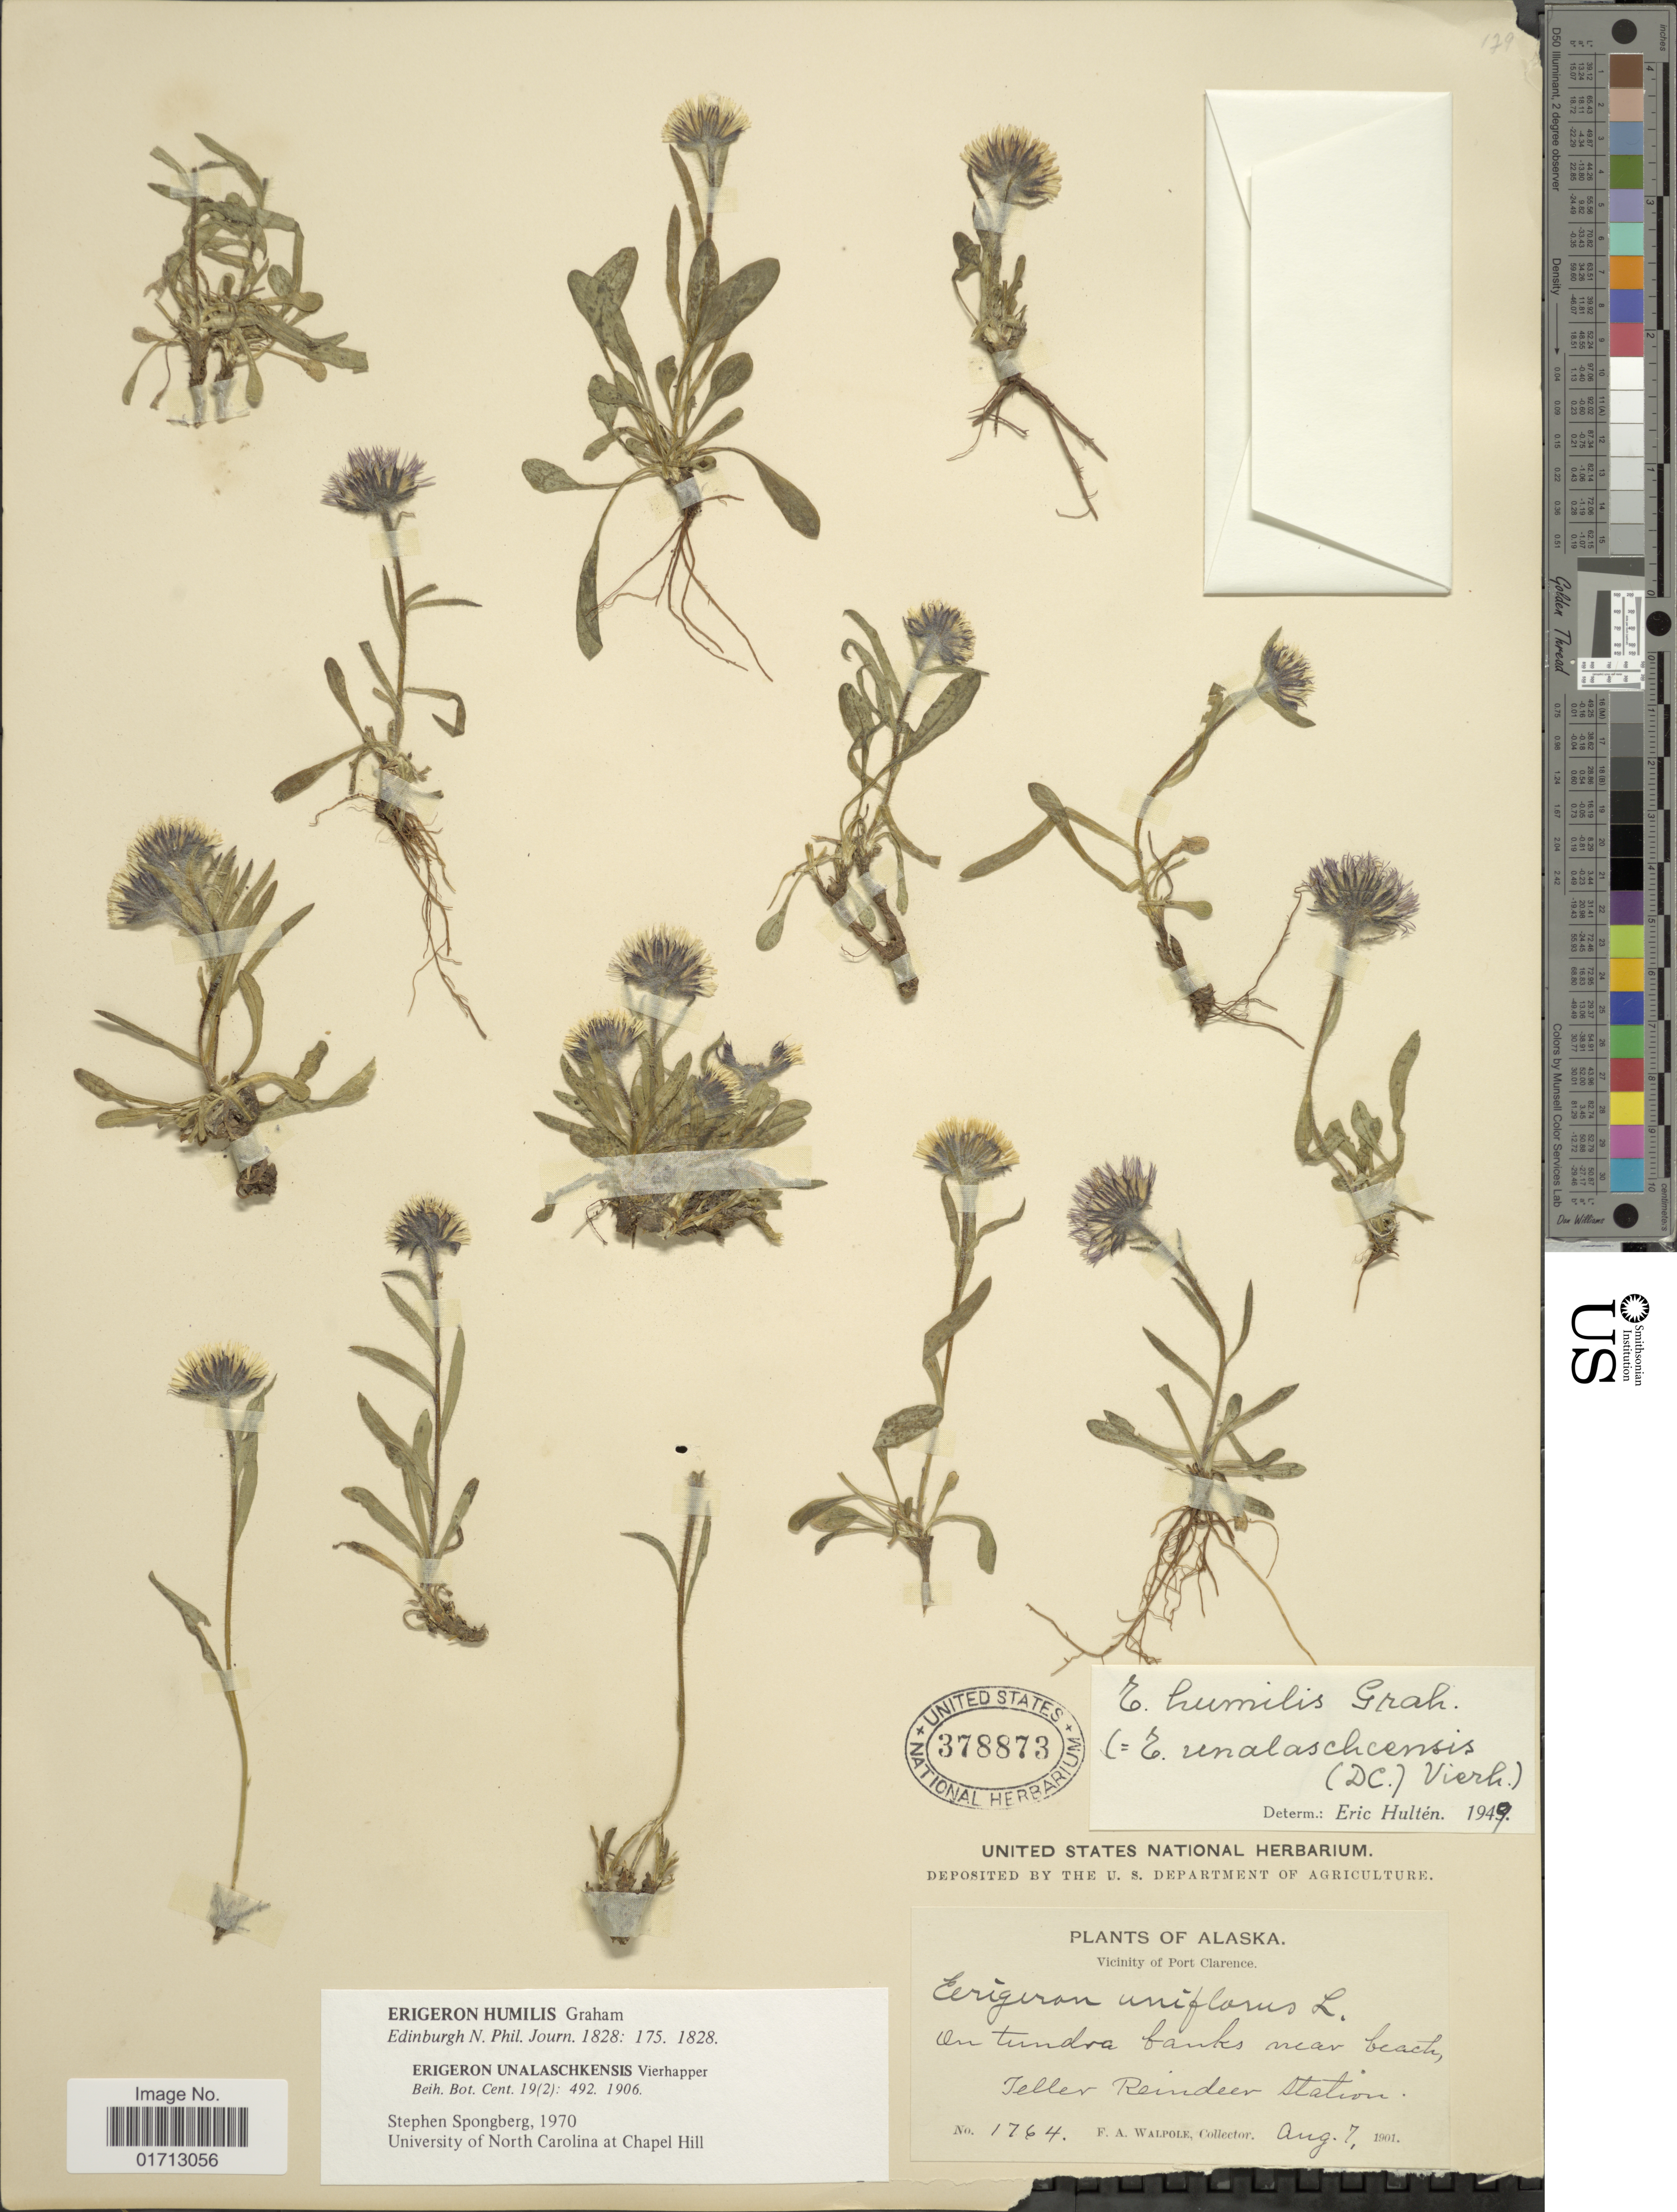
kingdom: Plantae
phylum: Tracheophyta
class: Magnoliopsida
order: Asterales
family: Asteraceae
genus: Erigeron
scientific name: Erigeron humilis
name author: Graham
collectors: F. Walpole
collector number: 1764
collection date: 1901-08-07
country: United States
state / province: Alaska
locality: Vicinity of Port Clarence, Teller Reindeer Station.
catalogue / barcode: US 378873